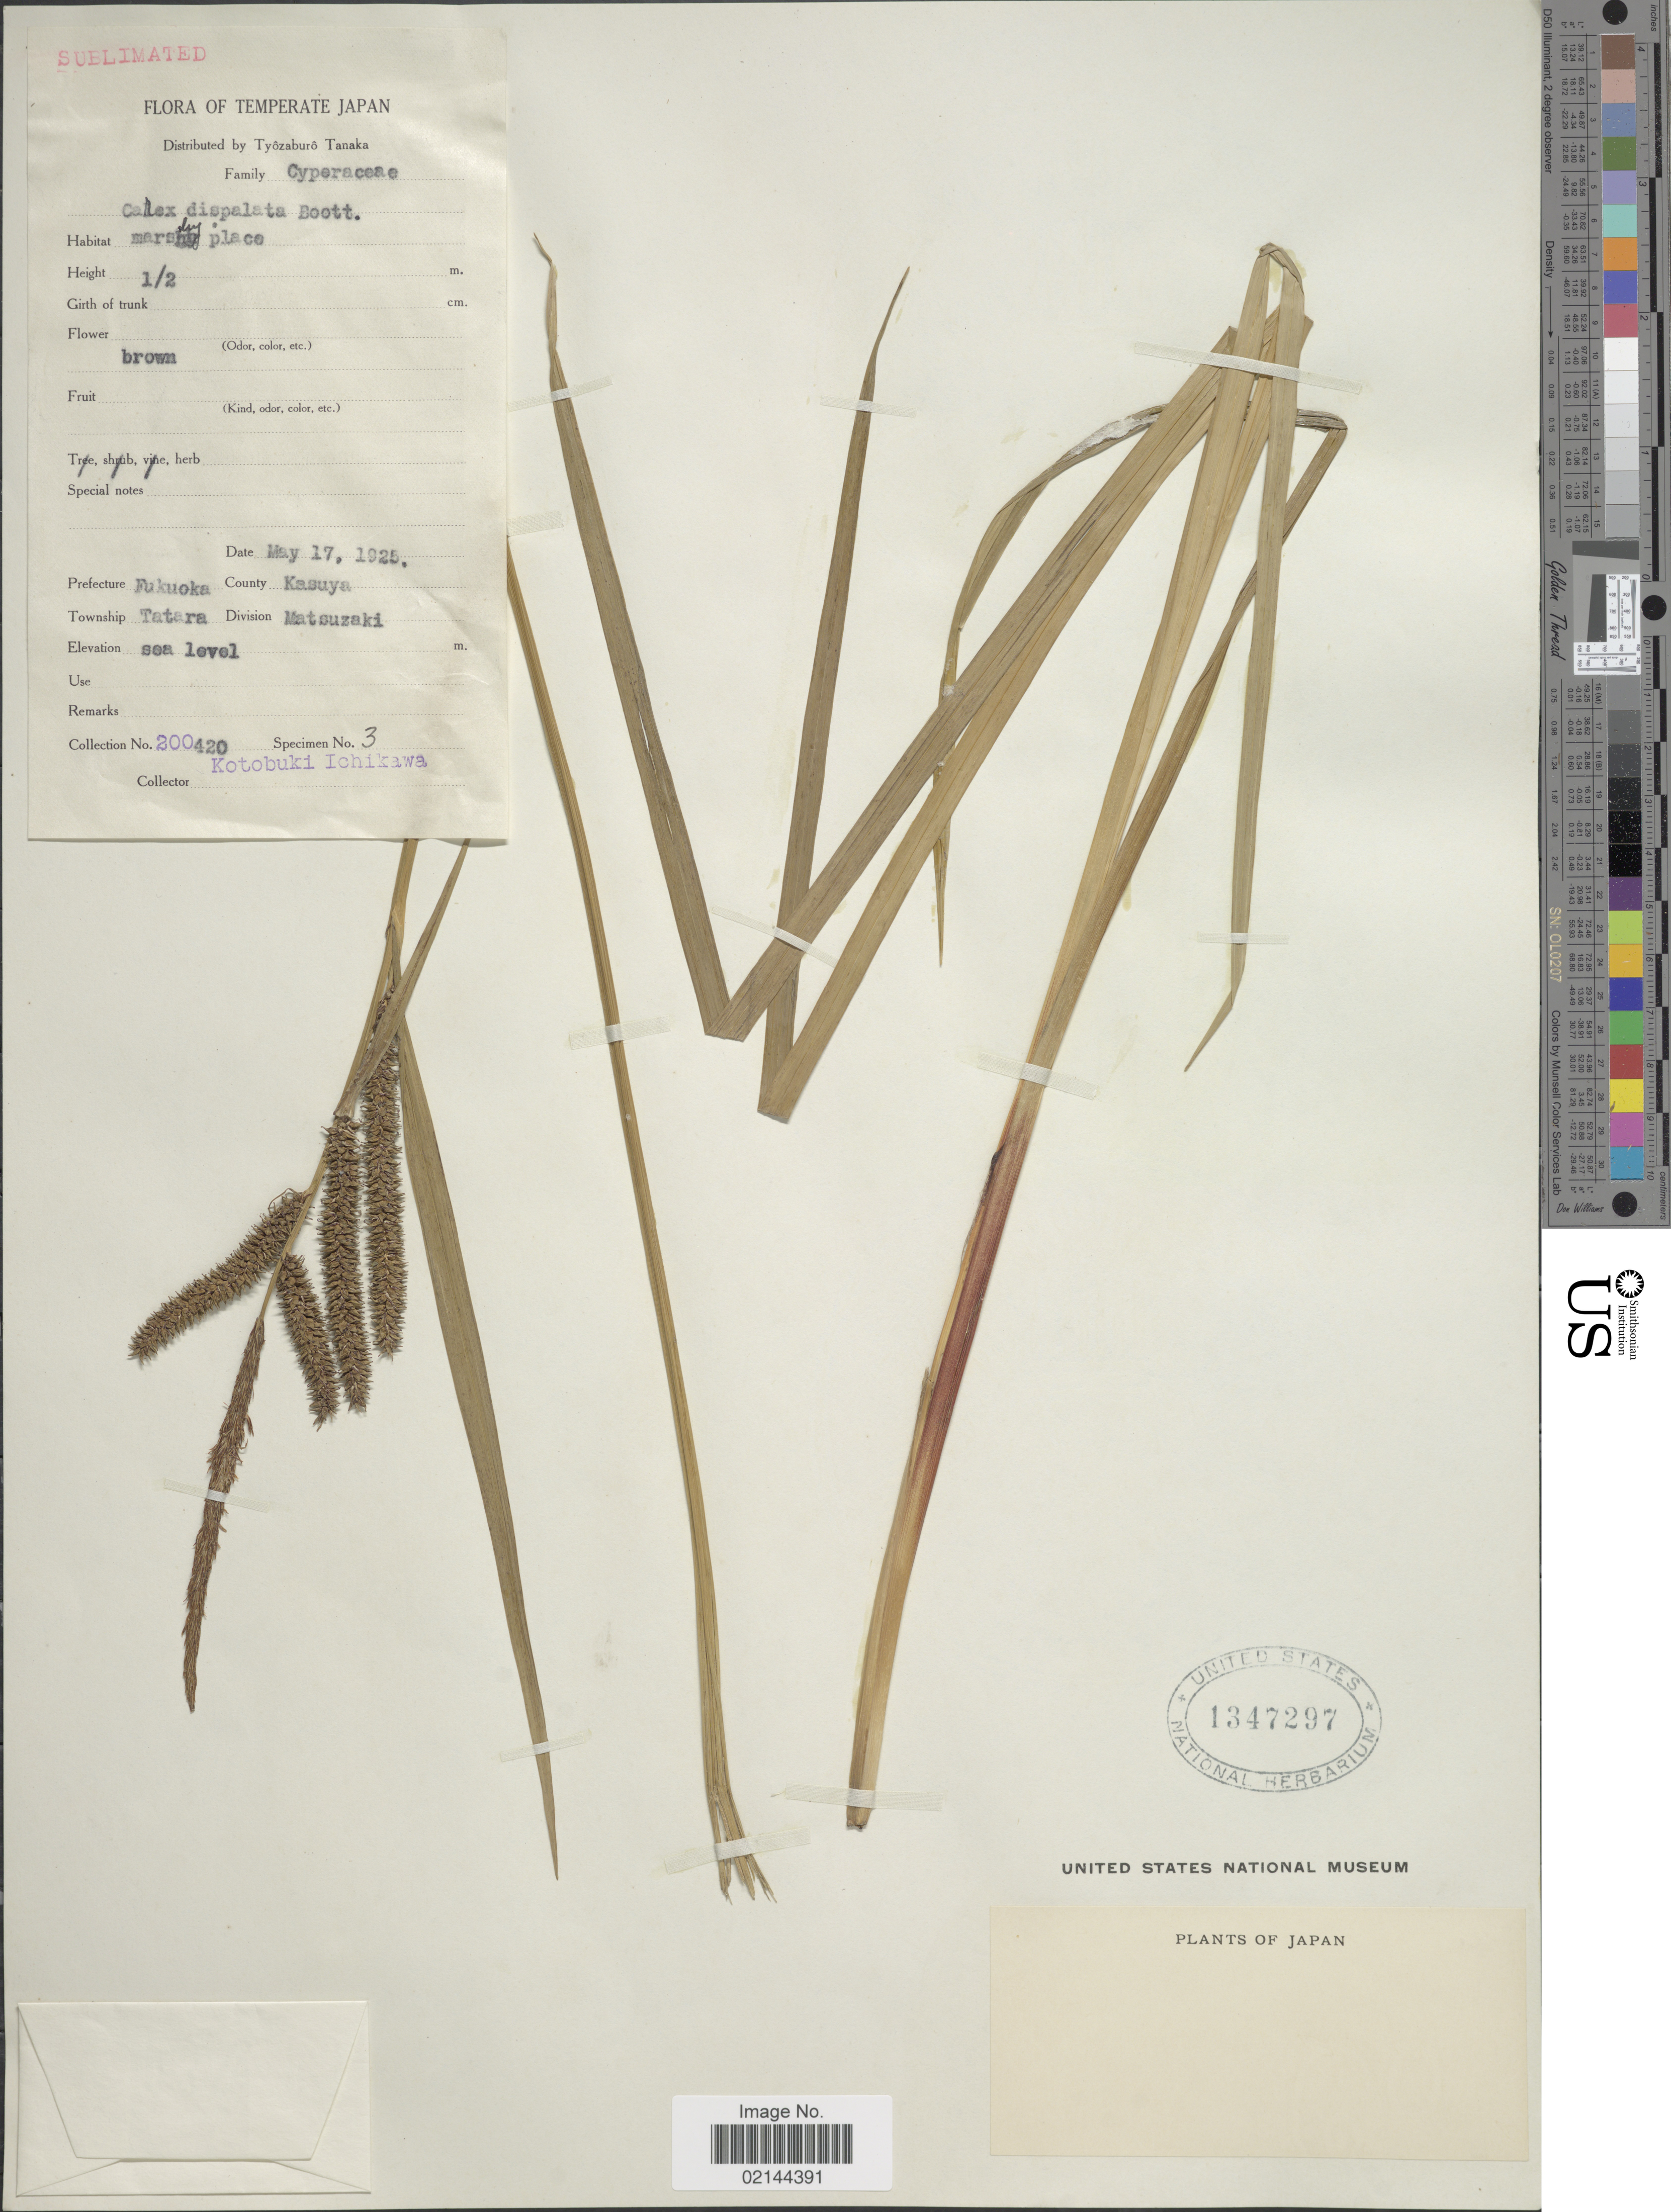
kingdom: Plantae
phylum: Tracheophyta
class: Liliopsida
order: Poales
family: Cyperaceae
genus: Carex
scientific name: Carex dispalata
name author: Boott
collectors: K. Ichikawa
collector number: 200420/3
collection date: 1925-05-17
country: Japan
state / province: Hukuoka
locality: Temperate Japan. Prefecture Fukuoka. County Kasuya. Township Tatara. Division Matsuzaki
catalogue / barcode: US 1347297